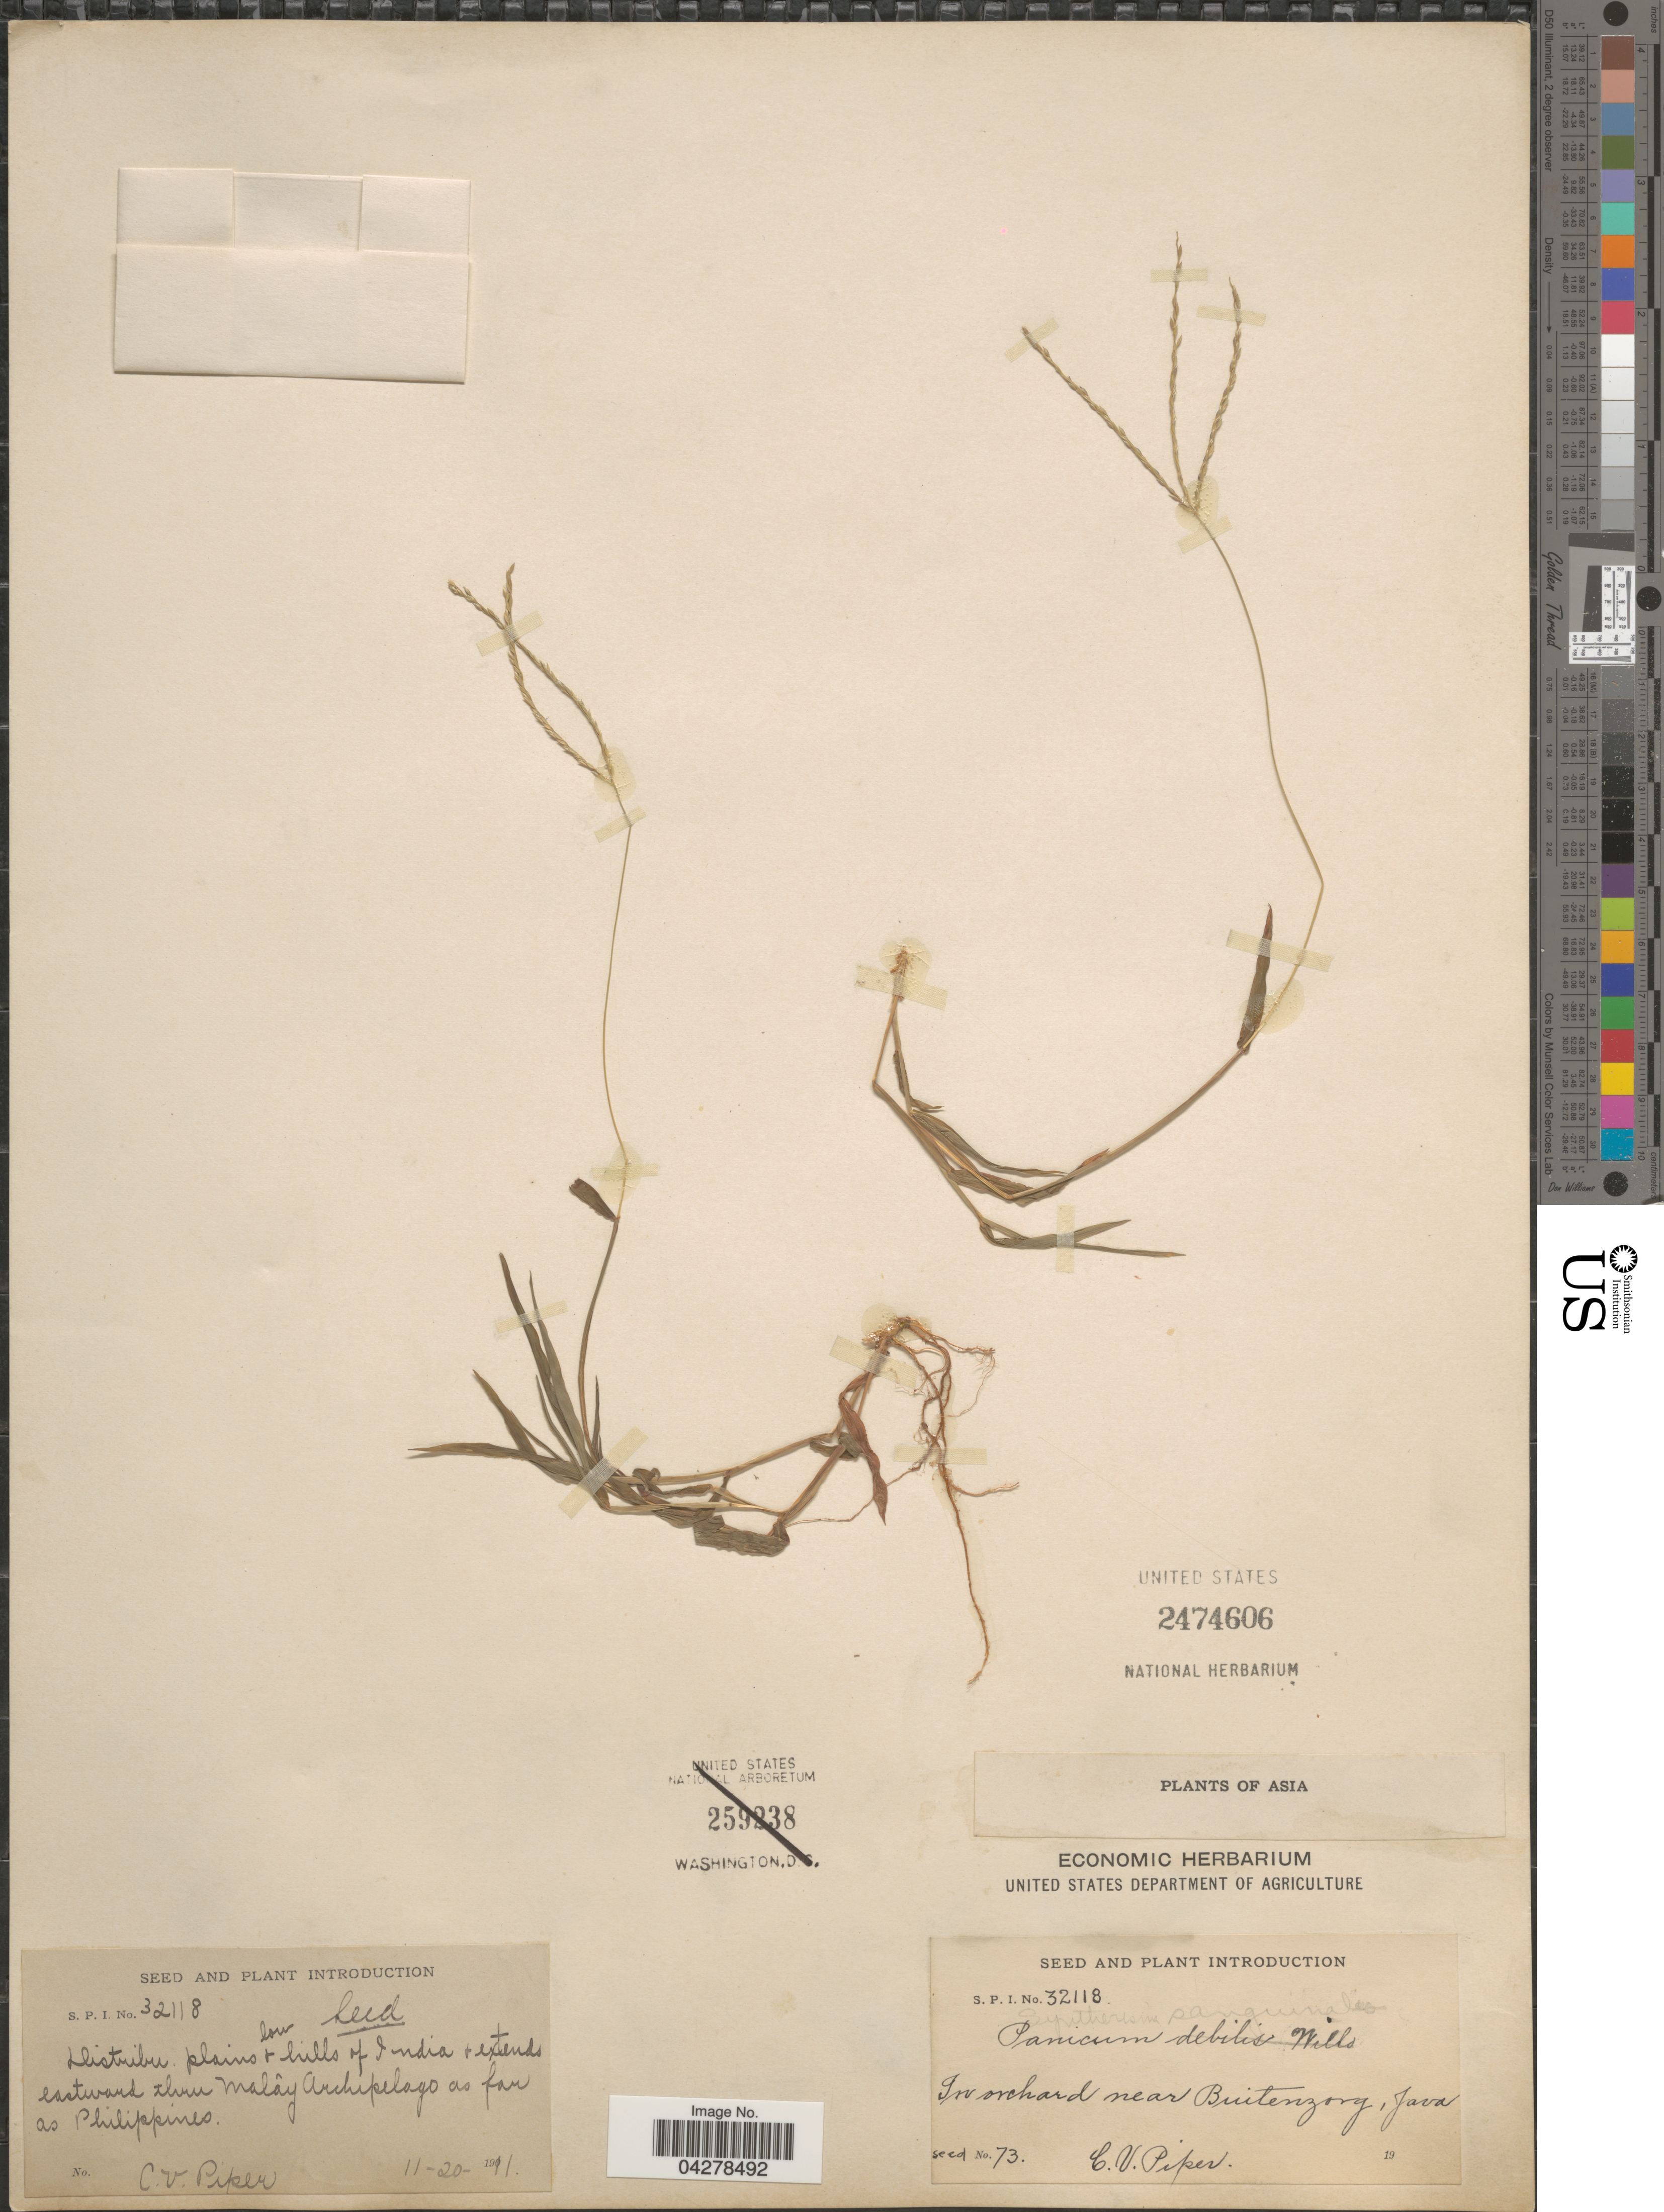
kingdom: Plantae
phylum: Tracheophyta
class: Liliopsida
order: Poales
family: Poaceae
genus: Digitaria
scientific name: Digitaria sanguinalis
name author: (L.) Scop.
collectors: C. V. Piper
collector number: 32118/73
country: Indonesia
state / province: Java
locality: In orchard near Buitenzorg.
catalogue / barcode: US 2474606